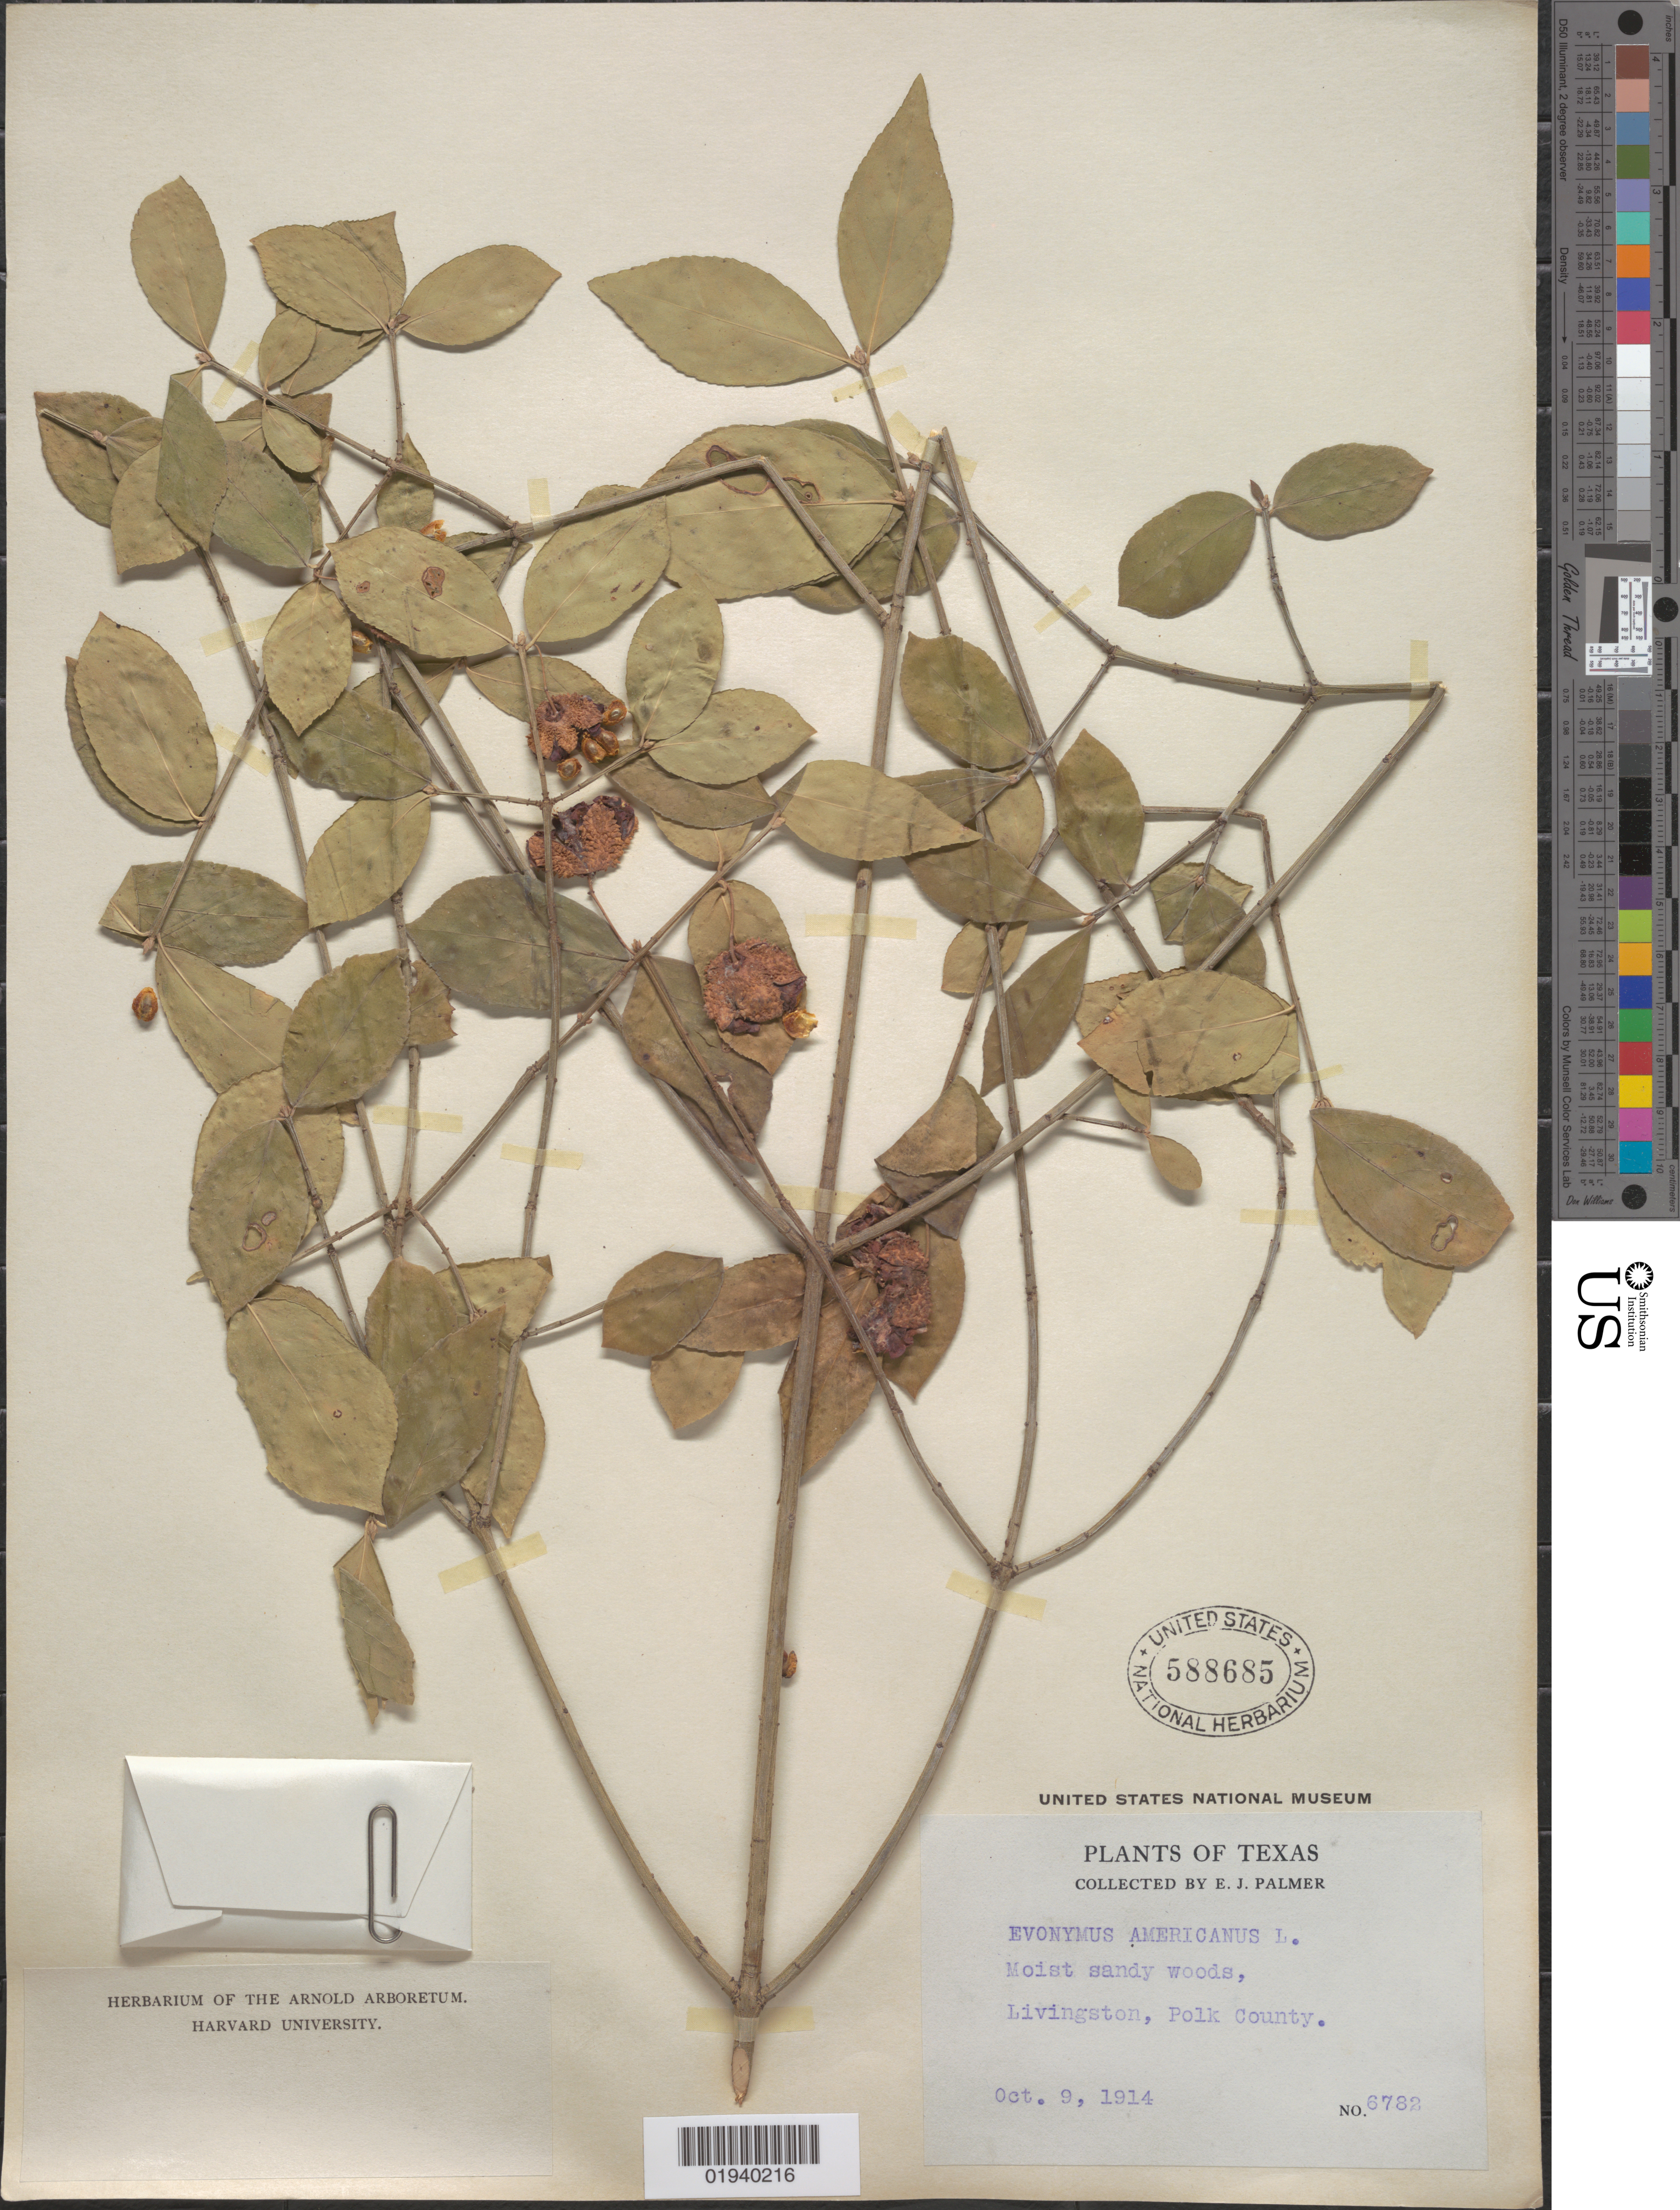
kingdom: Plantae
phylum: Tracheophyta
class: Magnoliopsida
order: Celastrales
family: Celastraceae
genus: Euonymus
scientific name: Euonymus americanus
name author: L.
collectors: E. J. Palmer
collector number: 6782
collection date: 1914-10-09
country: United States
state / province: Texas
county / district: Polk County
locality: Livingston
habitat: Moist sandy woods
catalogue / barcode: US 588685